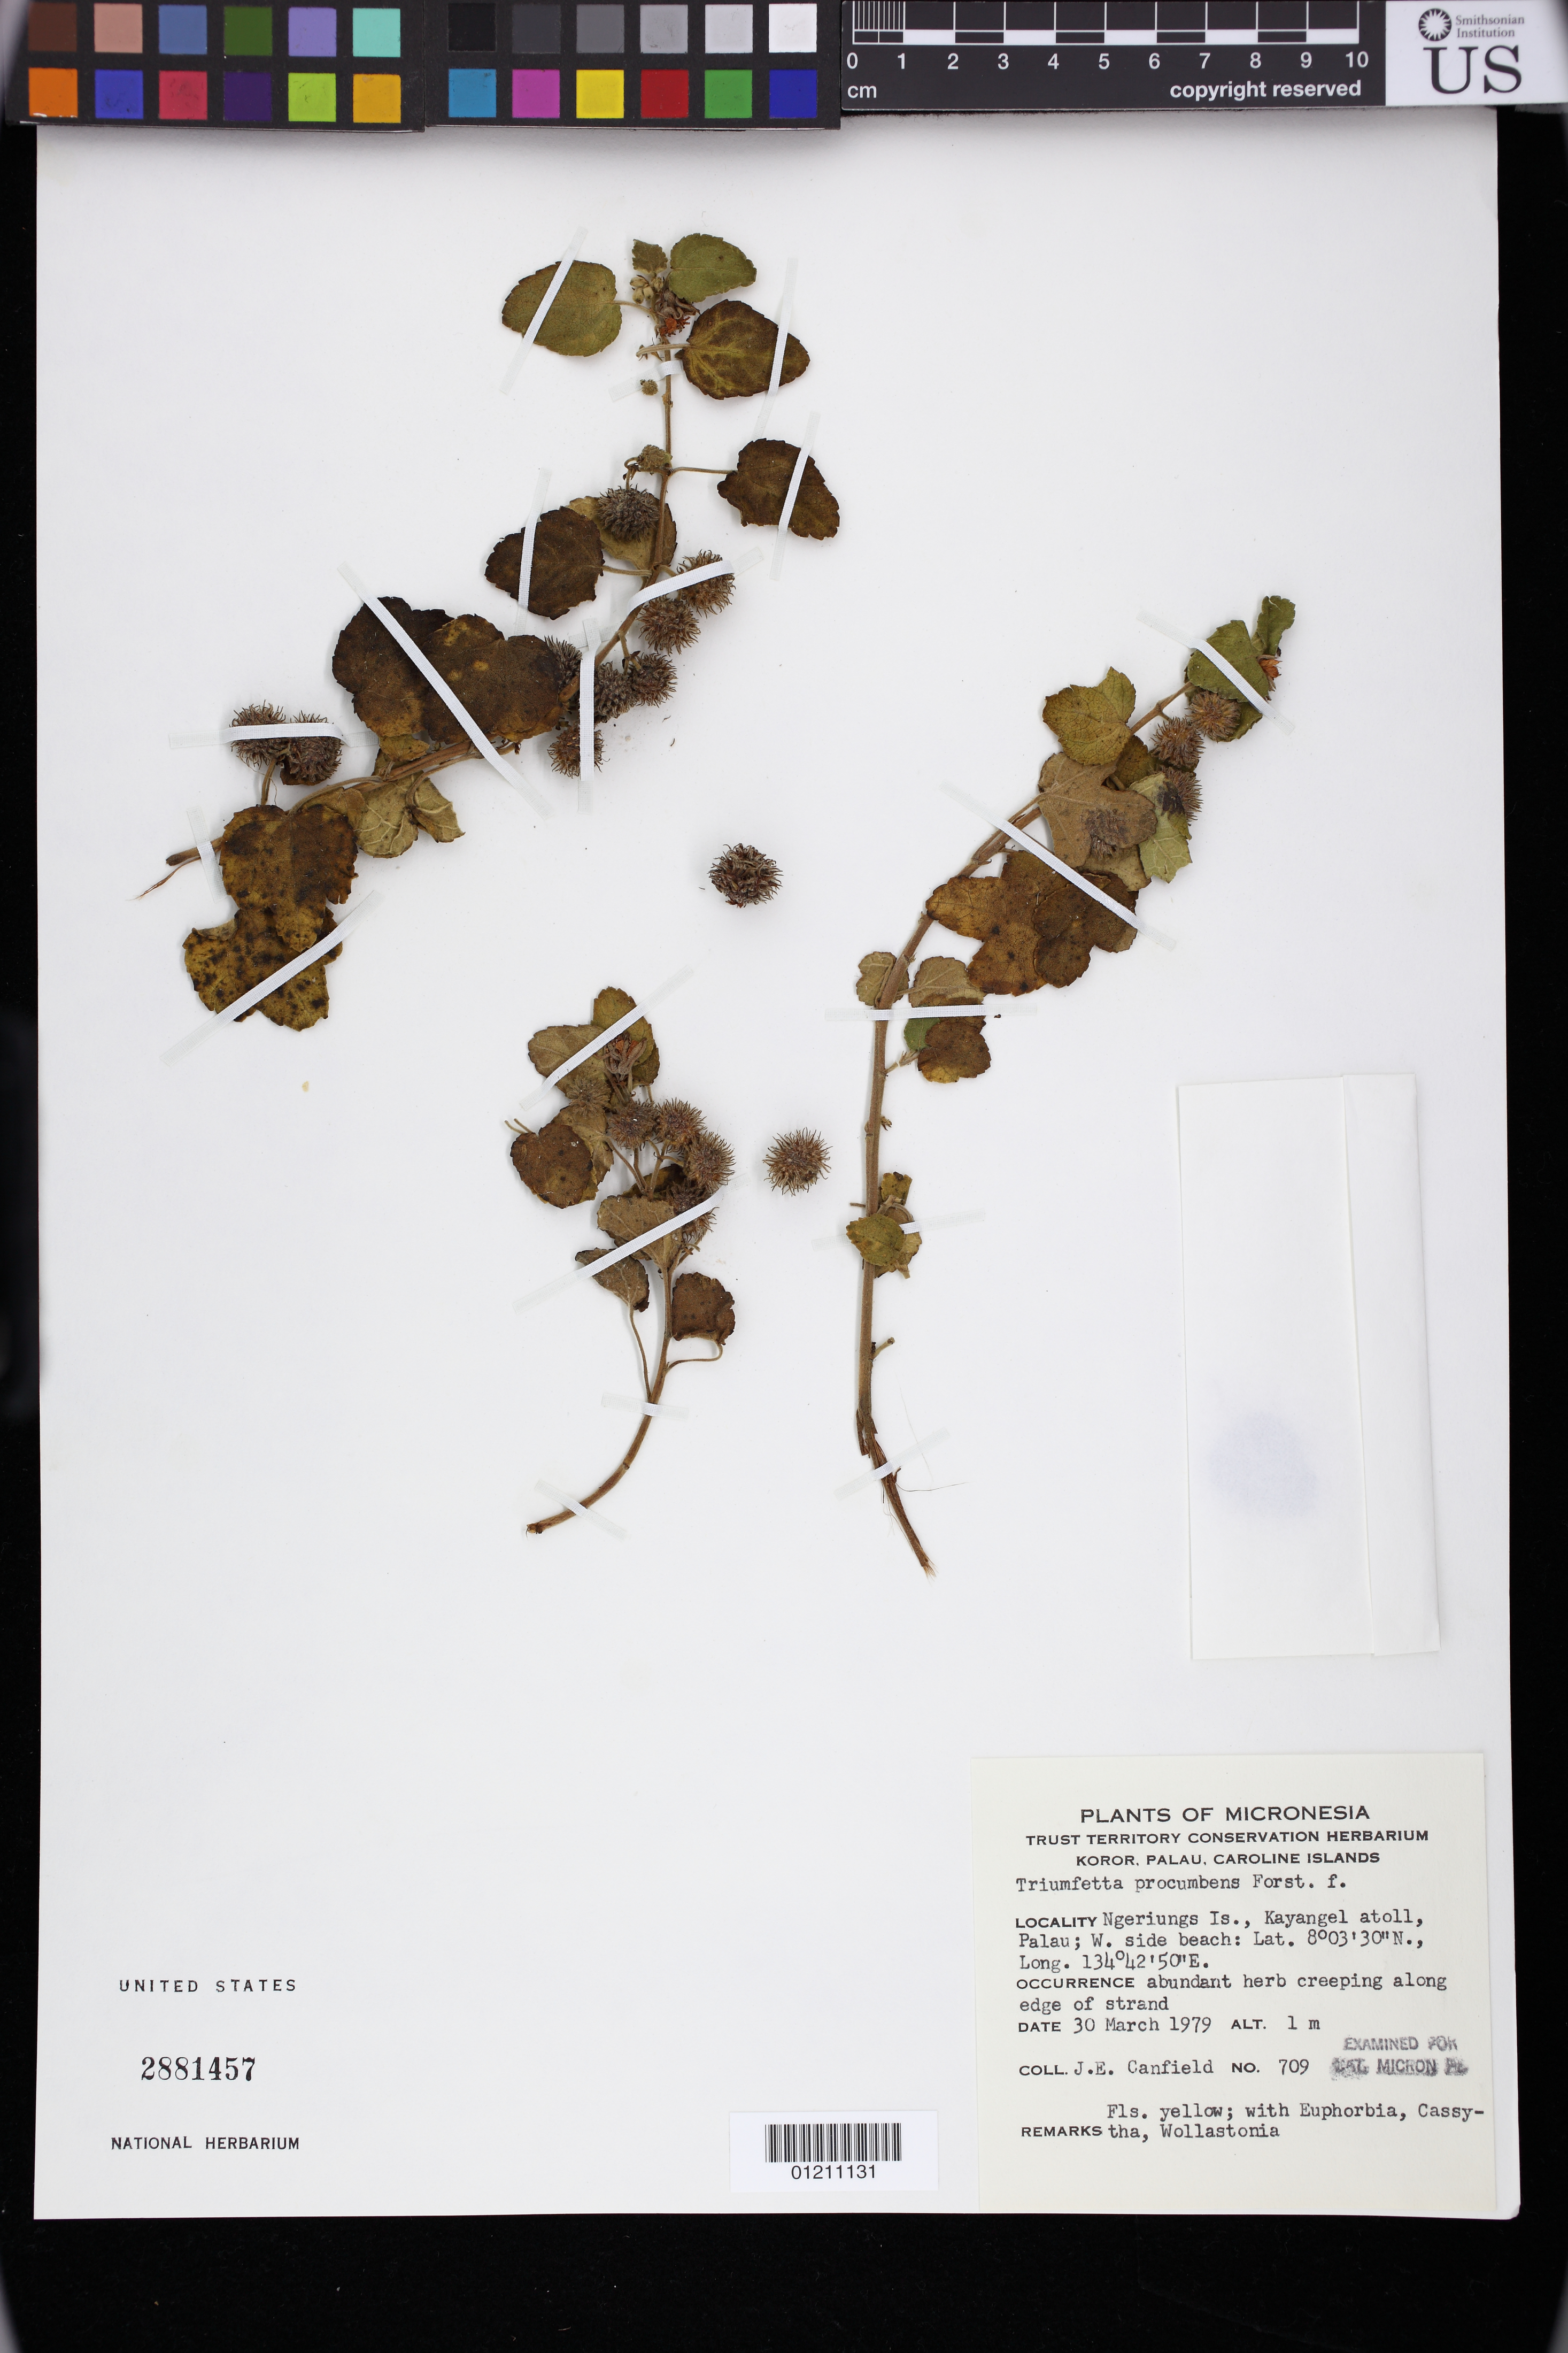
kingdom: Plantae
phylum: Tracheophyta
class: Magnoliopsida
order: Malvales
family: Malvaceae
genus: Triumfetta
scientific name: Triumfetta procumbens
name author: G. Forst.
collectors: J. E. Canfield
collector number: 709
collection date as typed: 30 Mar 1979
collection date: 1979-03-30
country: Palau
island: Ngcheangel [Kayangel] Atoll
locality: Koror, Palau, Caroline Islands. Ngeriungs Islet, Kayangel atoll, Palau; W. side beach.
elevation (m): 1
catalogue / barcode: US 2881457